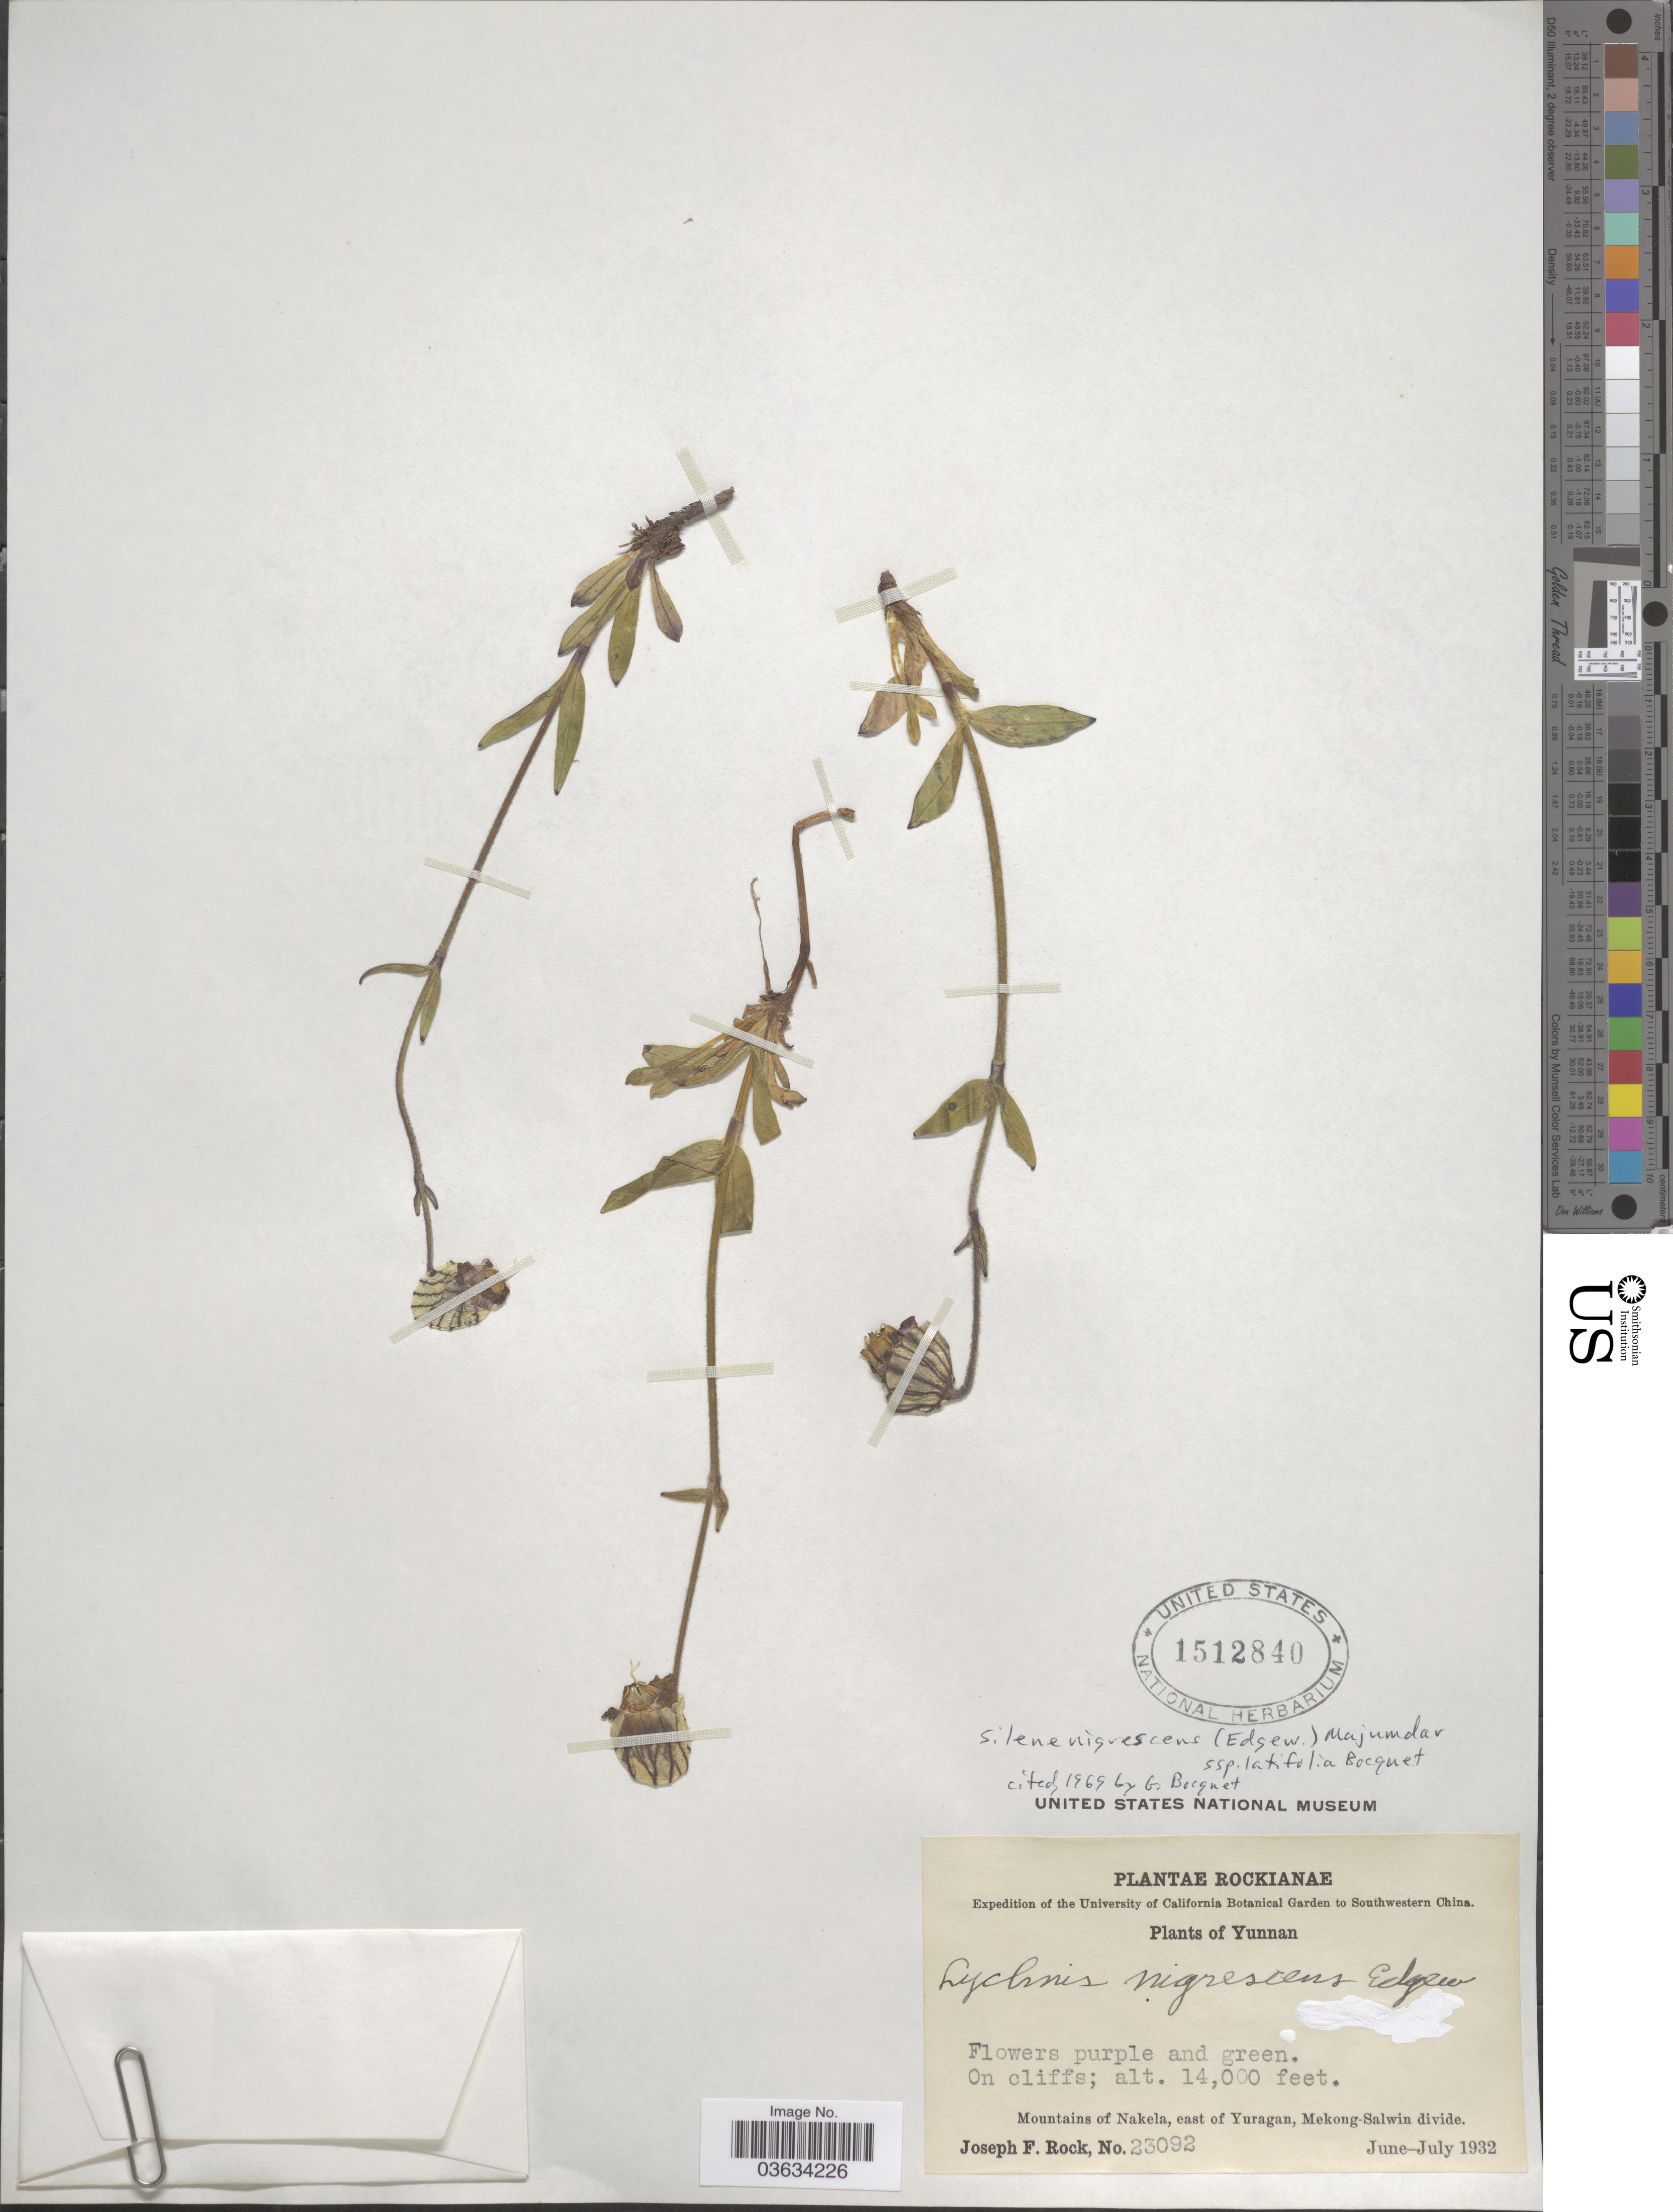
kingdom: Plantae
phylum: Tracheophyta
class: Magnoliopsida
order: Caryophyllales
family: Caryophyllaceae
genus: Silene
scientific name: Silene nigrescens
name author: (Edgew.) Majumdar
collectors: J. F. Rock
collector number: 23092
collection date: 1932-06/1932-07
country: China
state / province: Yunnan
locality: To Southwestern China. Mountains of Nakela, east of Yuragan, Mekong-Salwin divide.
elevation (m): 4267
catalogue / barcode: US 1512840